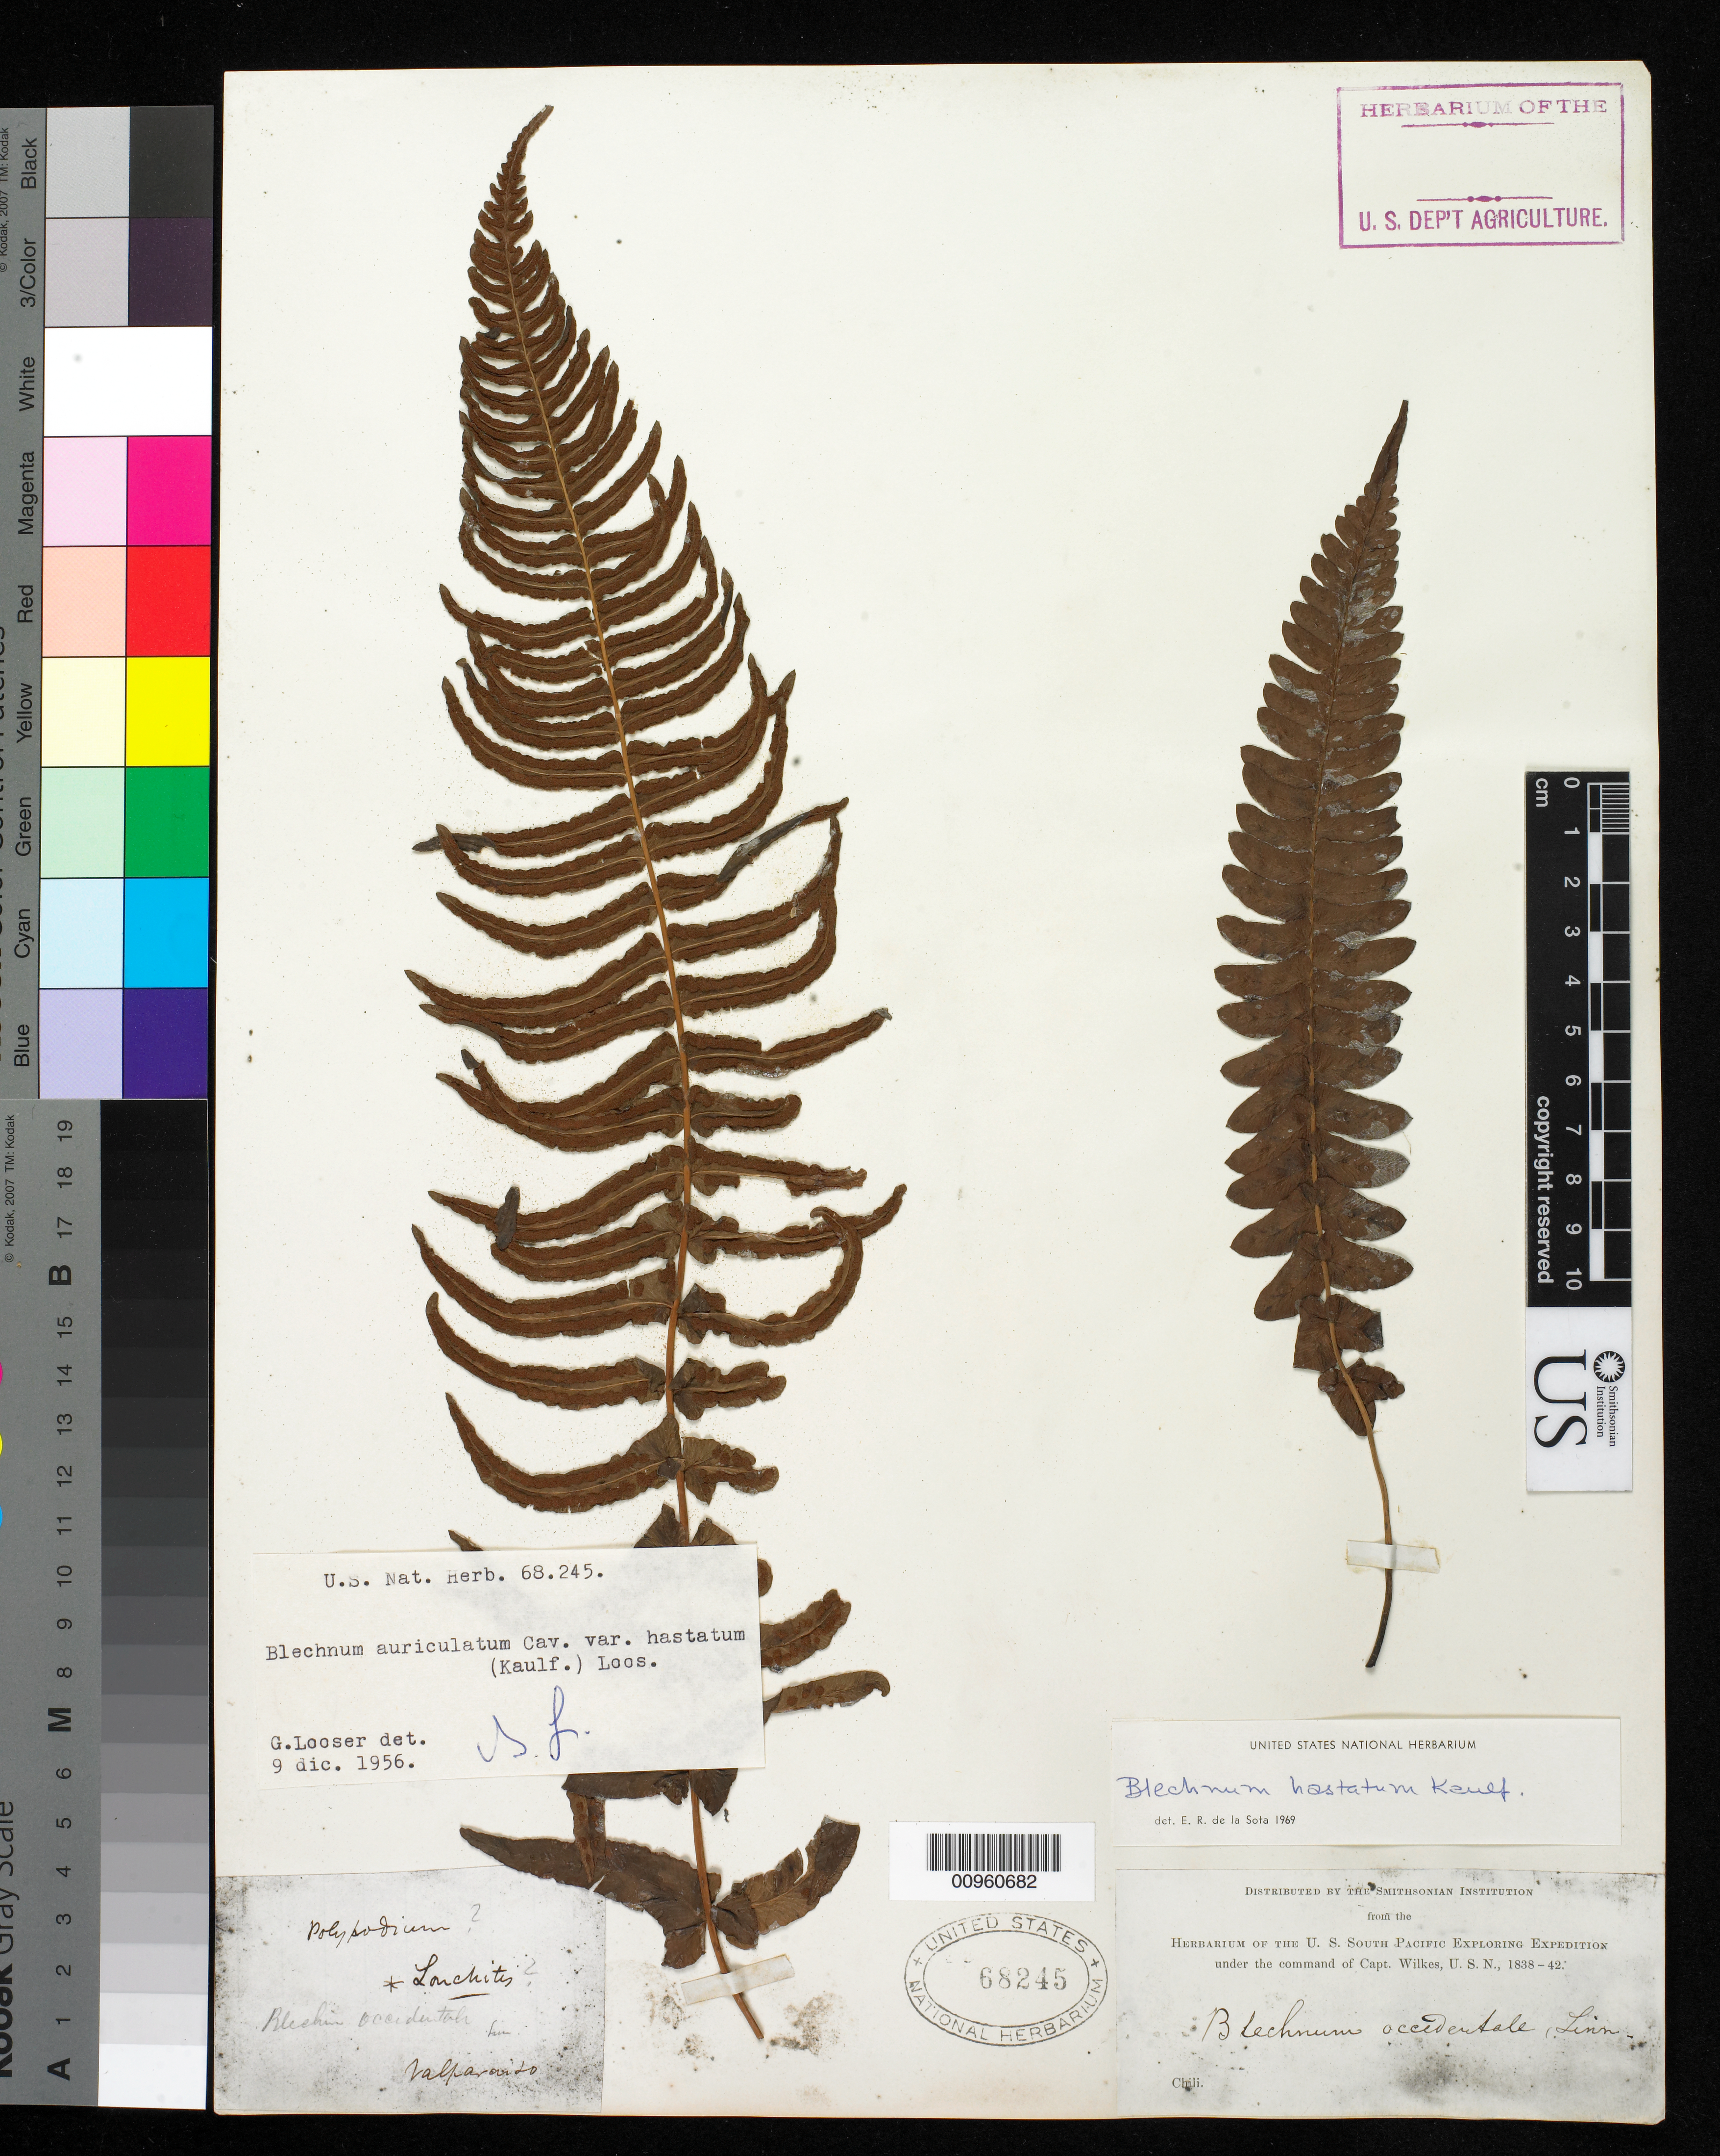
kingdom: Plantae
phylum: Tracheophyta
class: Polypodiopsida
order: Polypodiales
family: Blechnaceae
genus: Blechnum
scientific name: Blechnum hastatum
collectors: Wilkes Explor. Exped.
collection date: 1838/1842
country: Chile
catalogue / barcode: US 68245